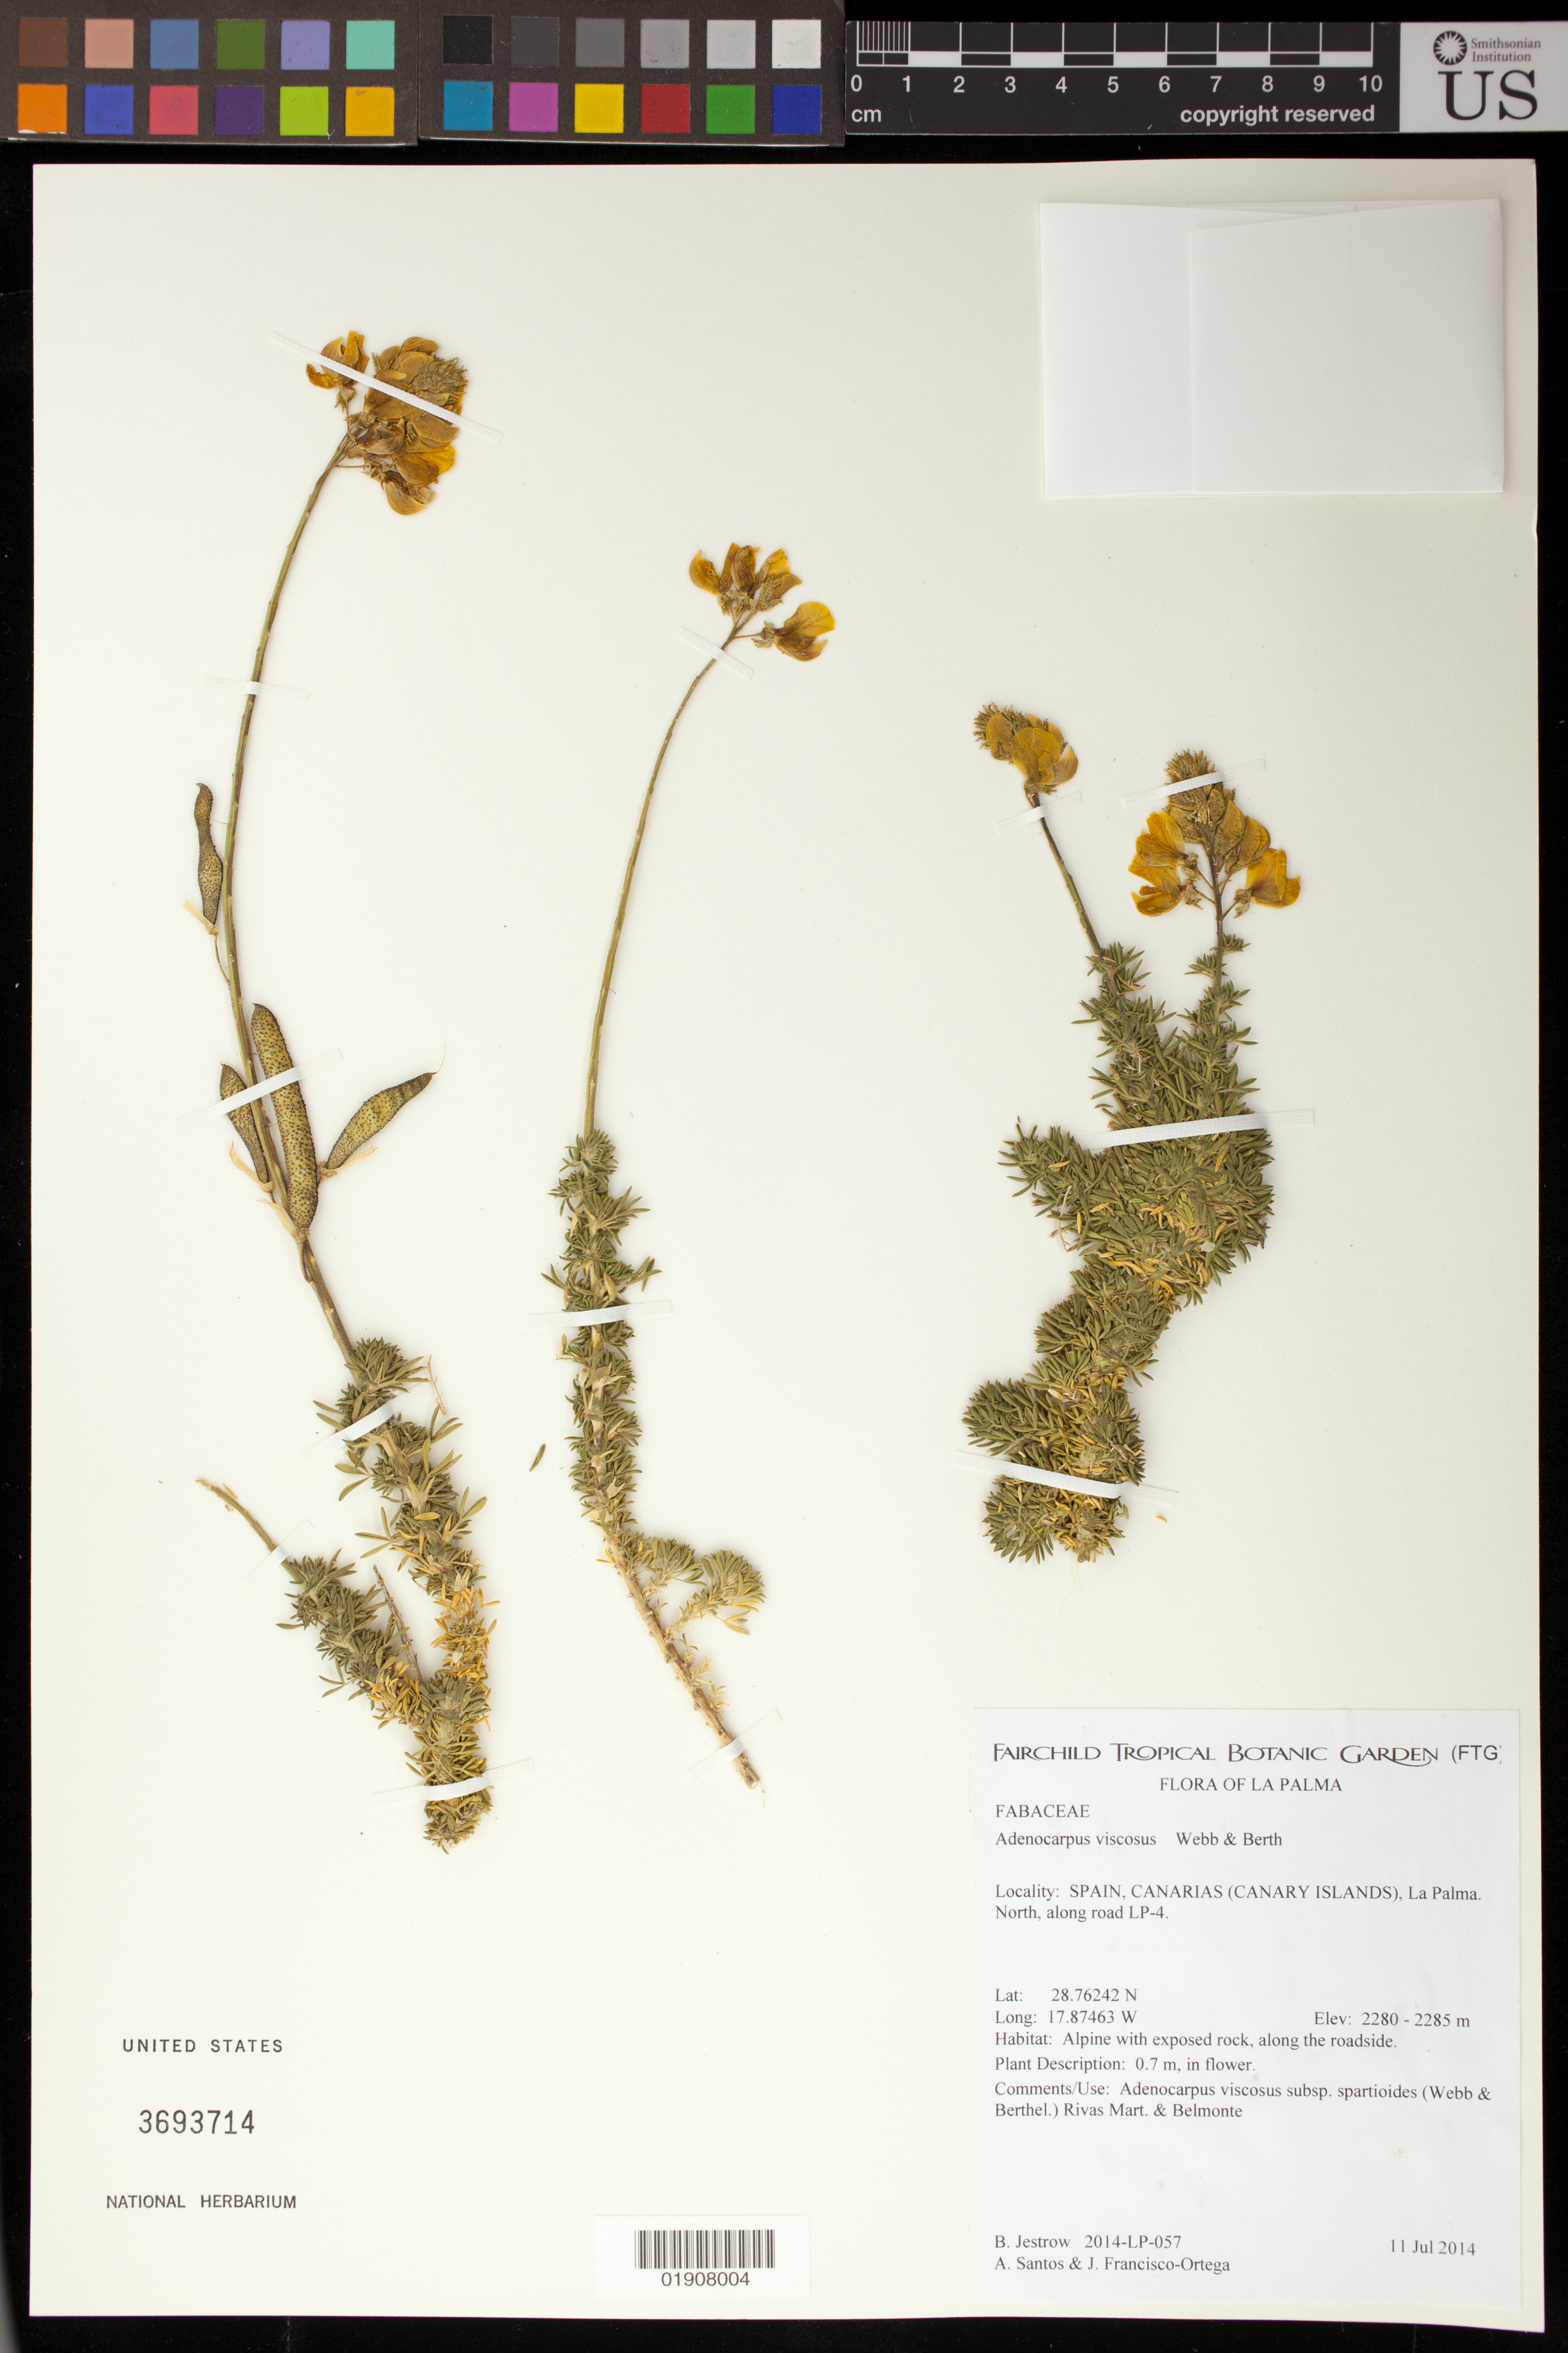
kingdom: Plantae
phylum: Tracheophyta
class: Magnoliopsida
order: Fabales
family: Fabaceae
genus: Adenocarpus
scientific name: Adenocarpus viscosus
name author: (Willd.) Webb & Berthel.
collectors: B. Jestrow, A. Santos & J. Francisco-Ortega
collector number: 2014-LP-057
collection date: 2014-07-11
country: Spain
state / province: Canarias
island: La Palma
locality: Canary Islands, La Palma. North, along road LP-4.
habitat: Alpine with exposed rock, along the roadside.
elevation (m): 2280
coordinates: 28.76242 N, 17.87463 W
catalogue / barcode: US 3693714